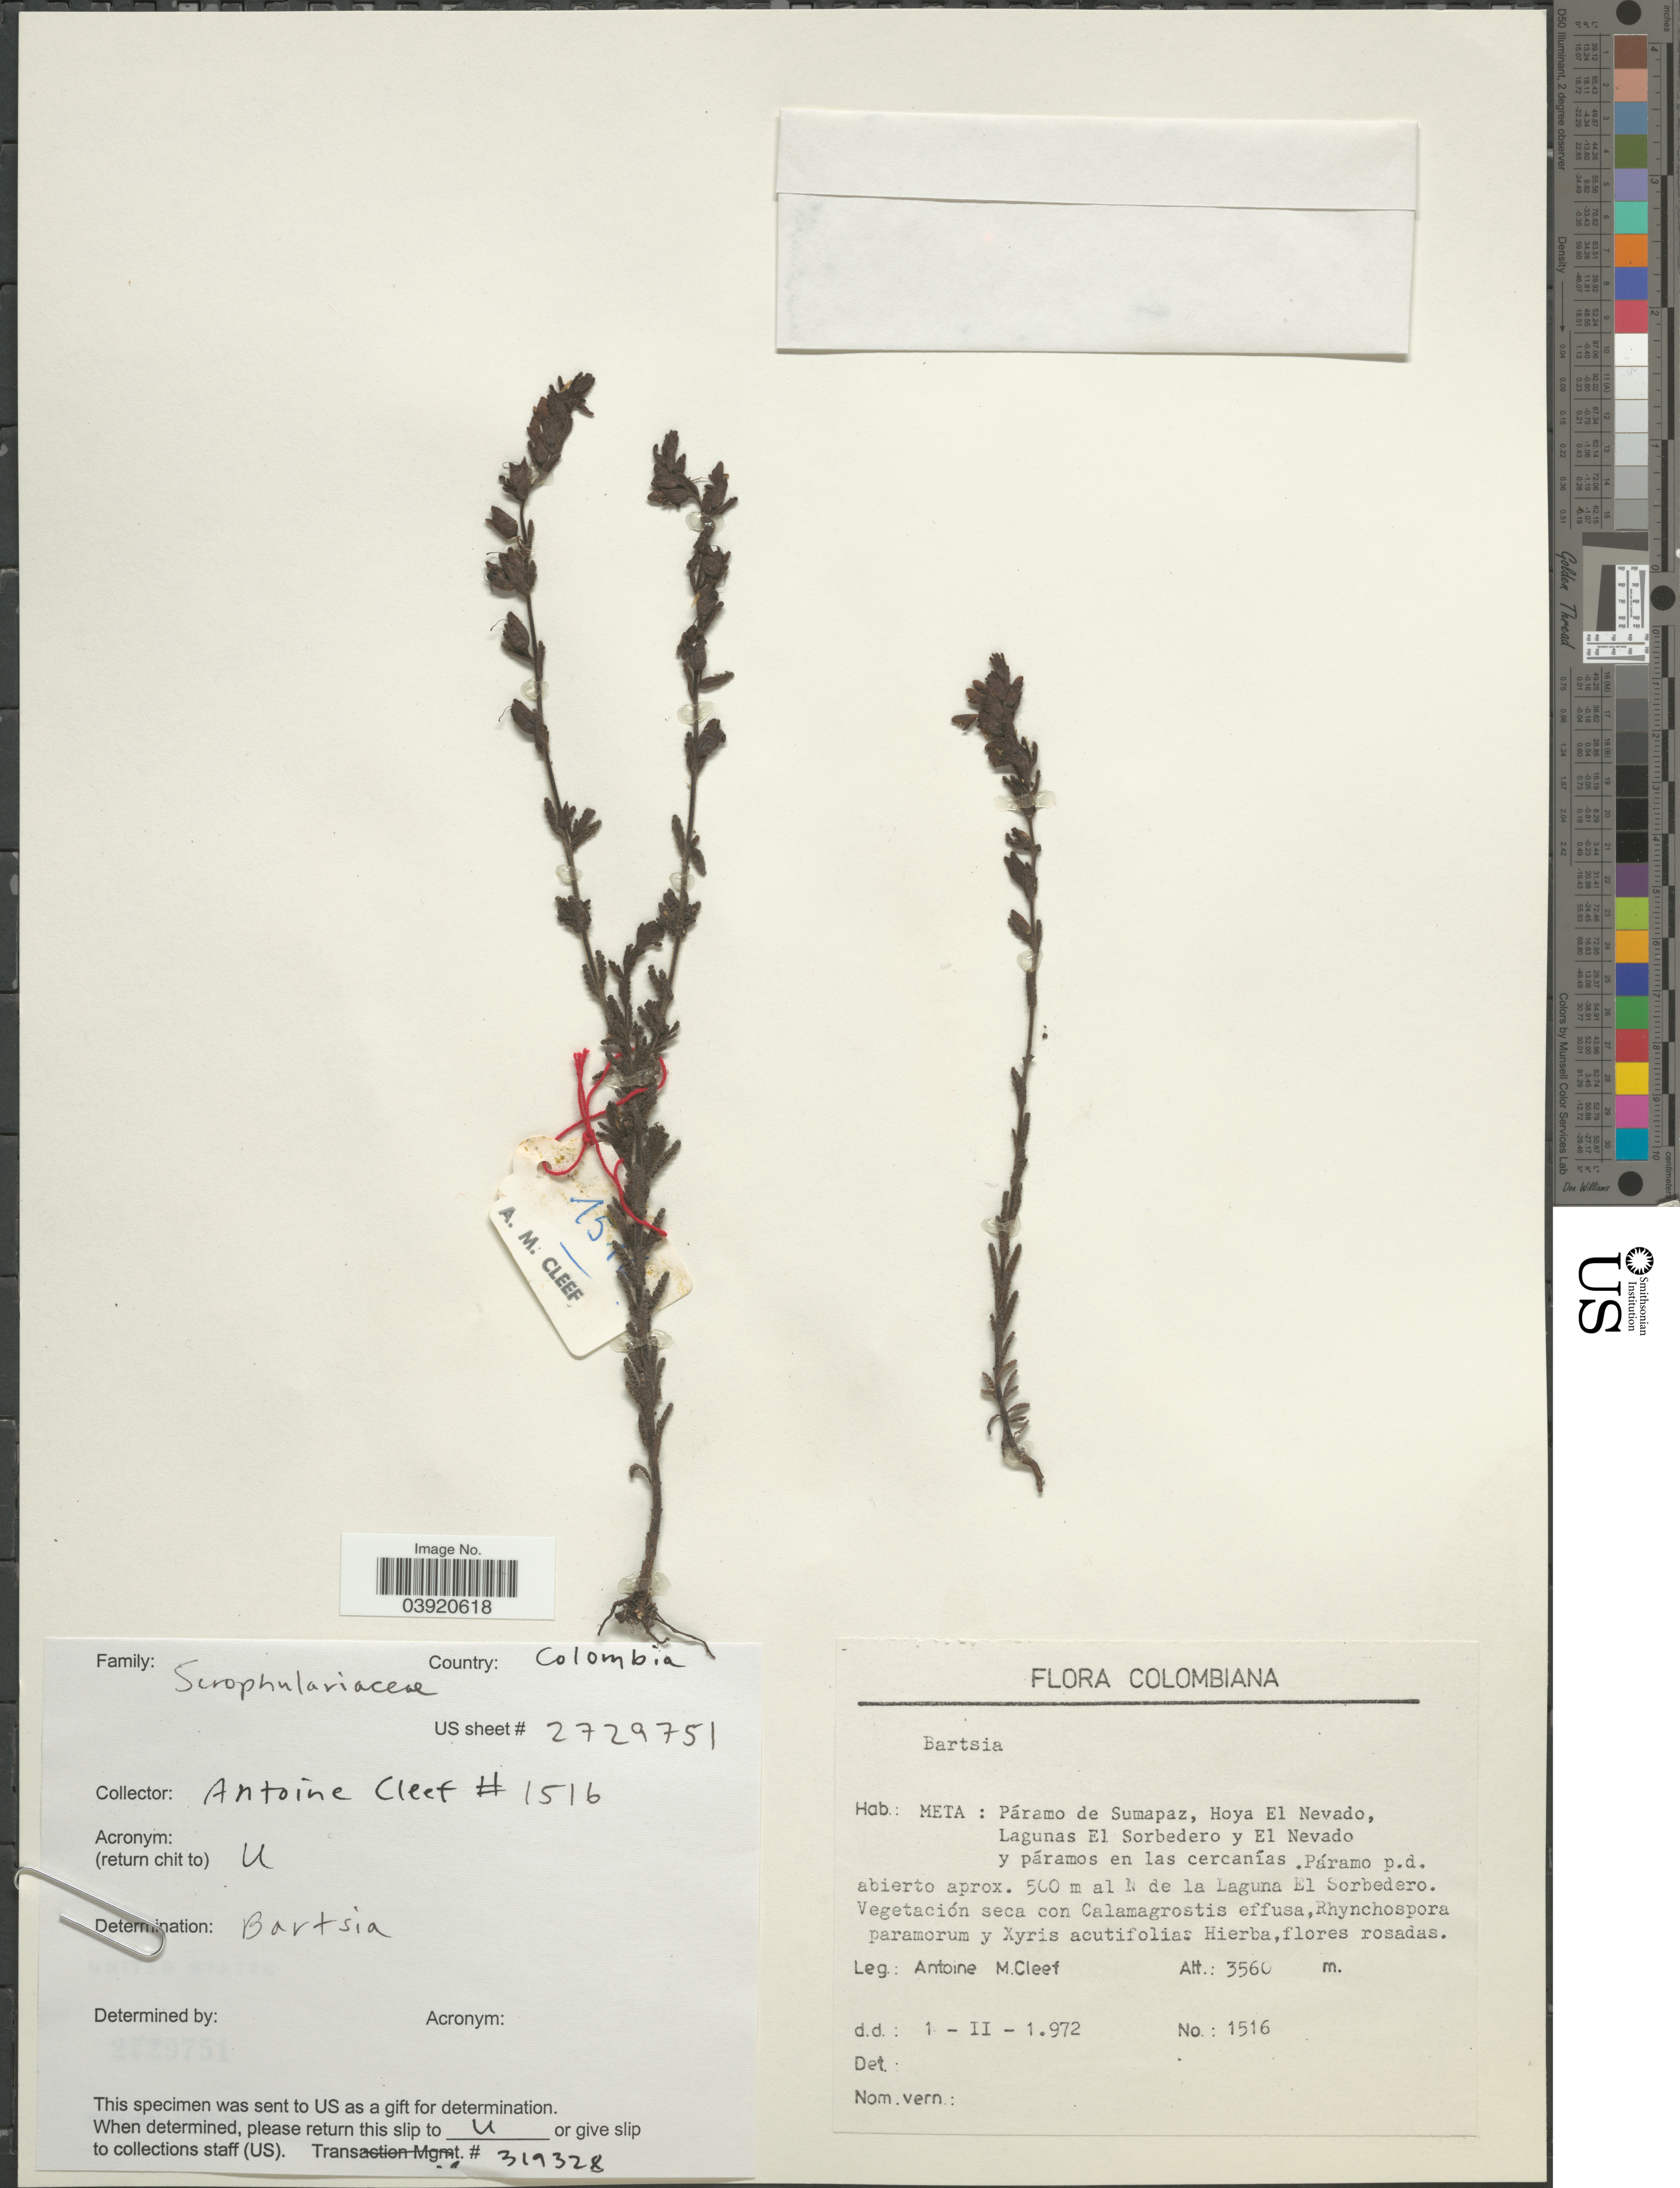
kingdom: Plantae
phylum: Tracheophyta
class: Magnoliopsida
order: Lamiales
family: Orobanchaceae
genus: Bartsia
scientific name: Bartsia sp.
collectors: A. M. Cleef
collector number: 1516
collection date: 1972-02-01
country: Colombia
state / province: Meta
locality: Páramo de Sumapaz, Hoya El Nevado, Lagunas El Sorbedero y El Nevado y páramos en las cercanías. Páramos p.d. abierto al N de la Laguna El Sorbedero.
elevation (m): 3560